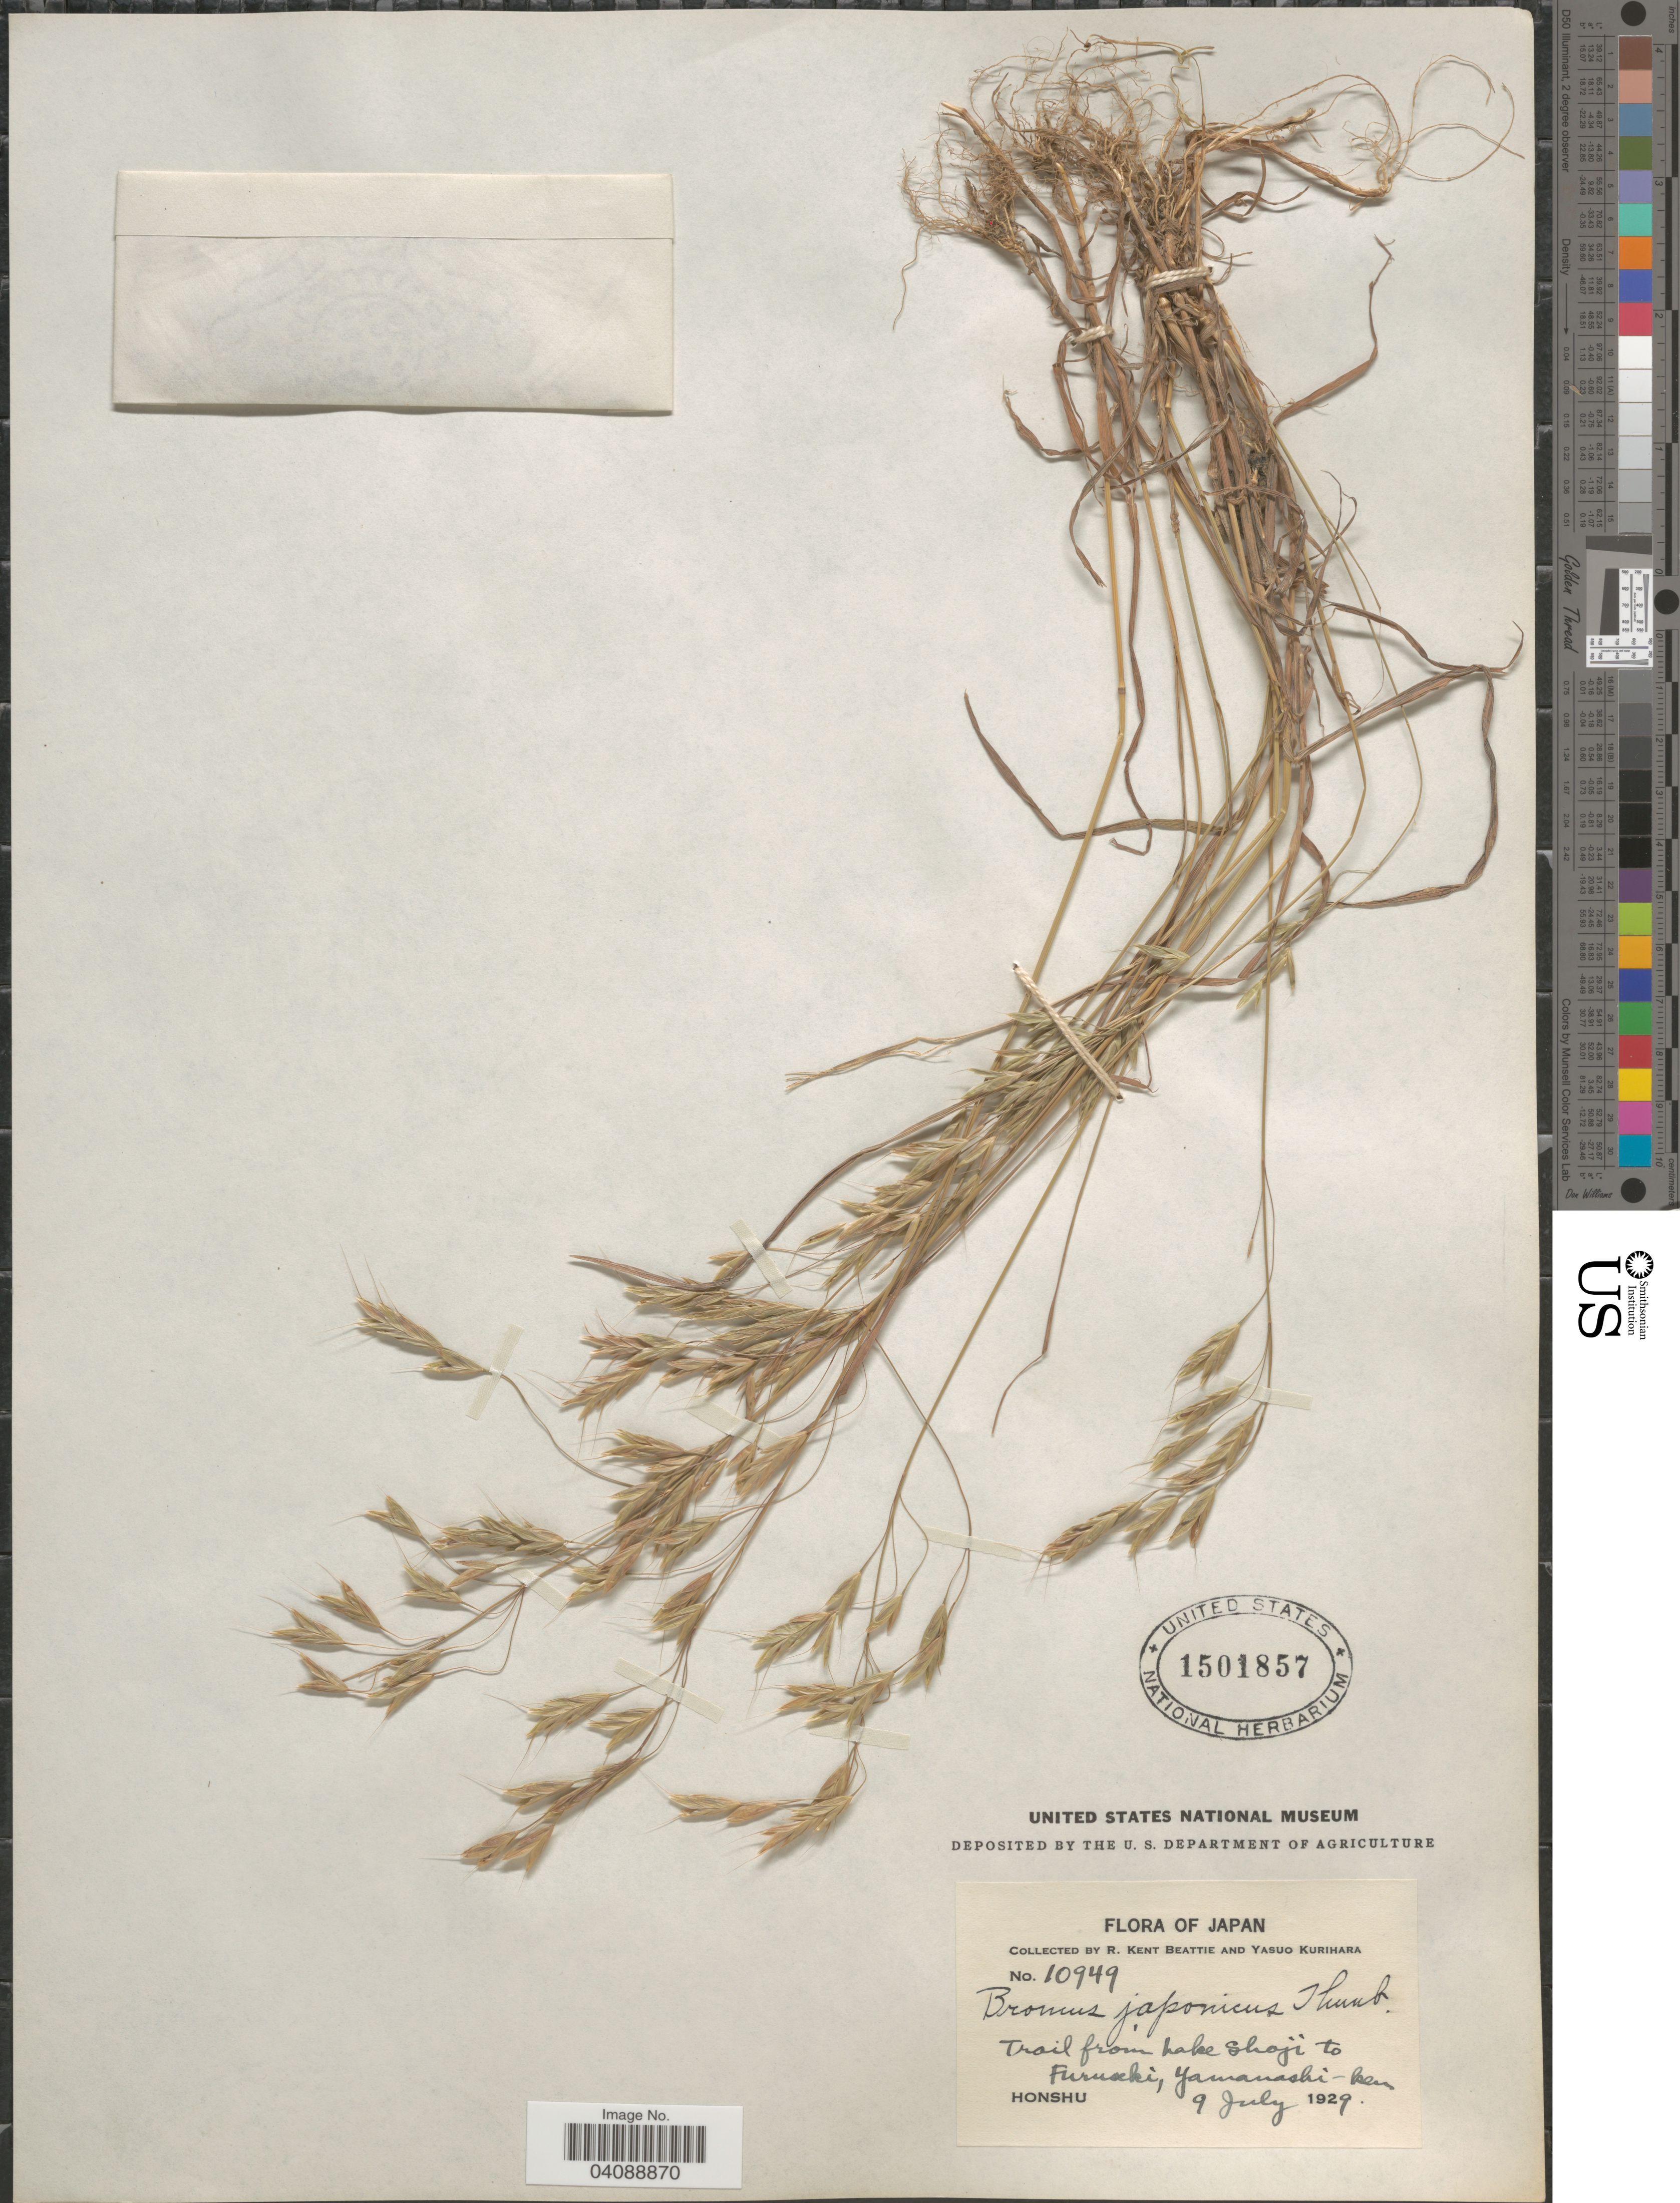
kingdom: Plantae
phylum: Tracheophyta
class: Liliopsida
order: Poales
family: Poaceae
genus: Bromus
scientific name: Bromus japonicus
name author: Houtt.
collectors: R. K. Beattie & Y. Kurihara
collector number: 10949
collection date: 1929-07-09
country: Japan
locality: Trail from Lake Shoji to Furuseki, Yamanashi-ken. Honshu.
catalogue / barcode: US 1501857